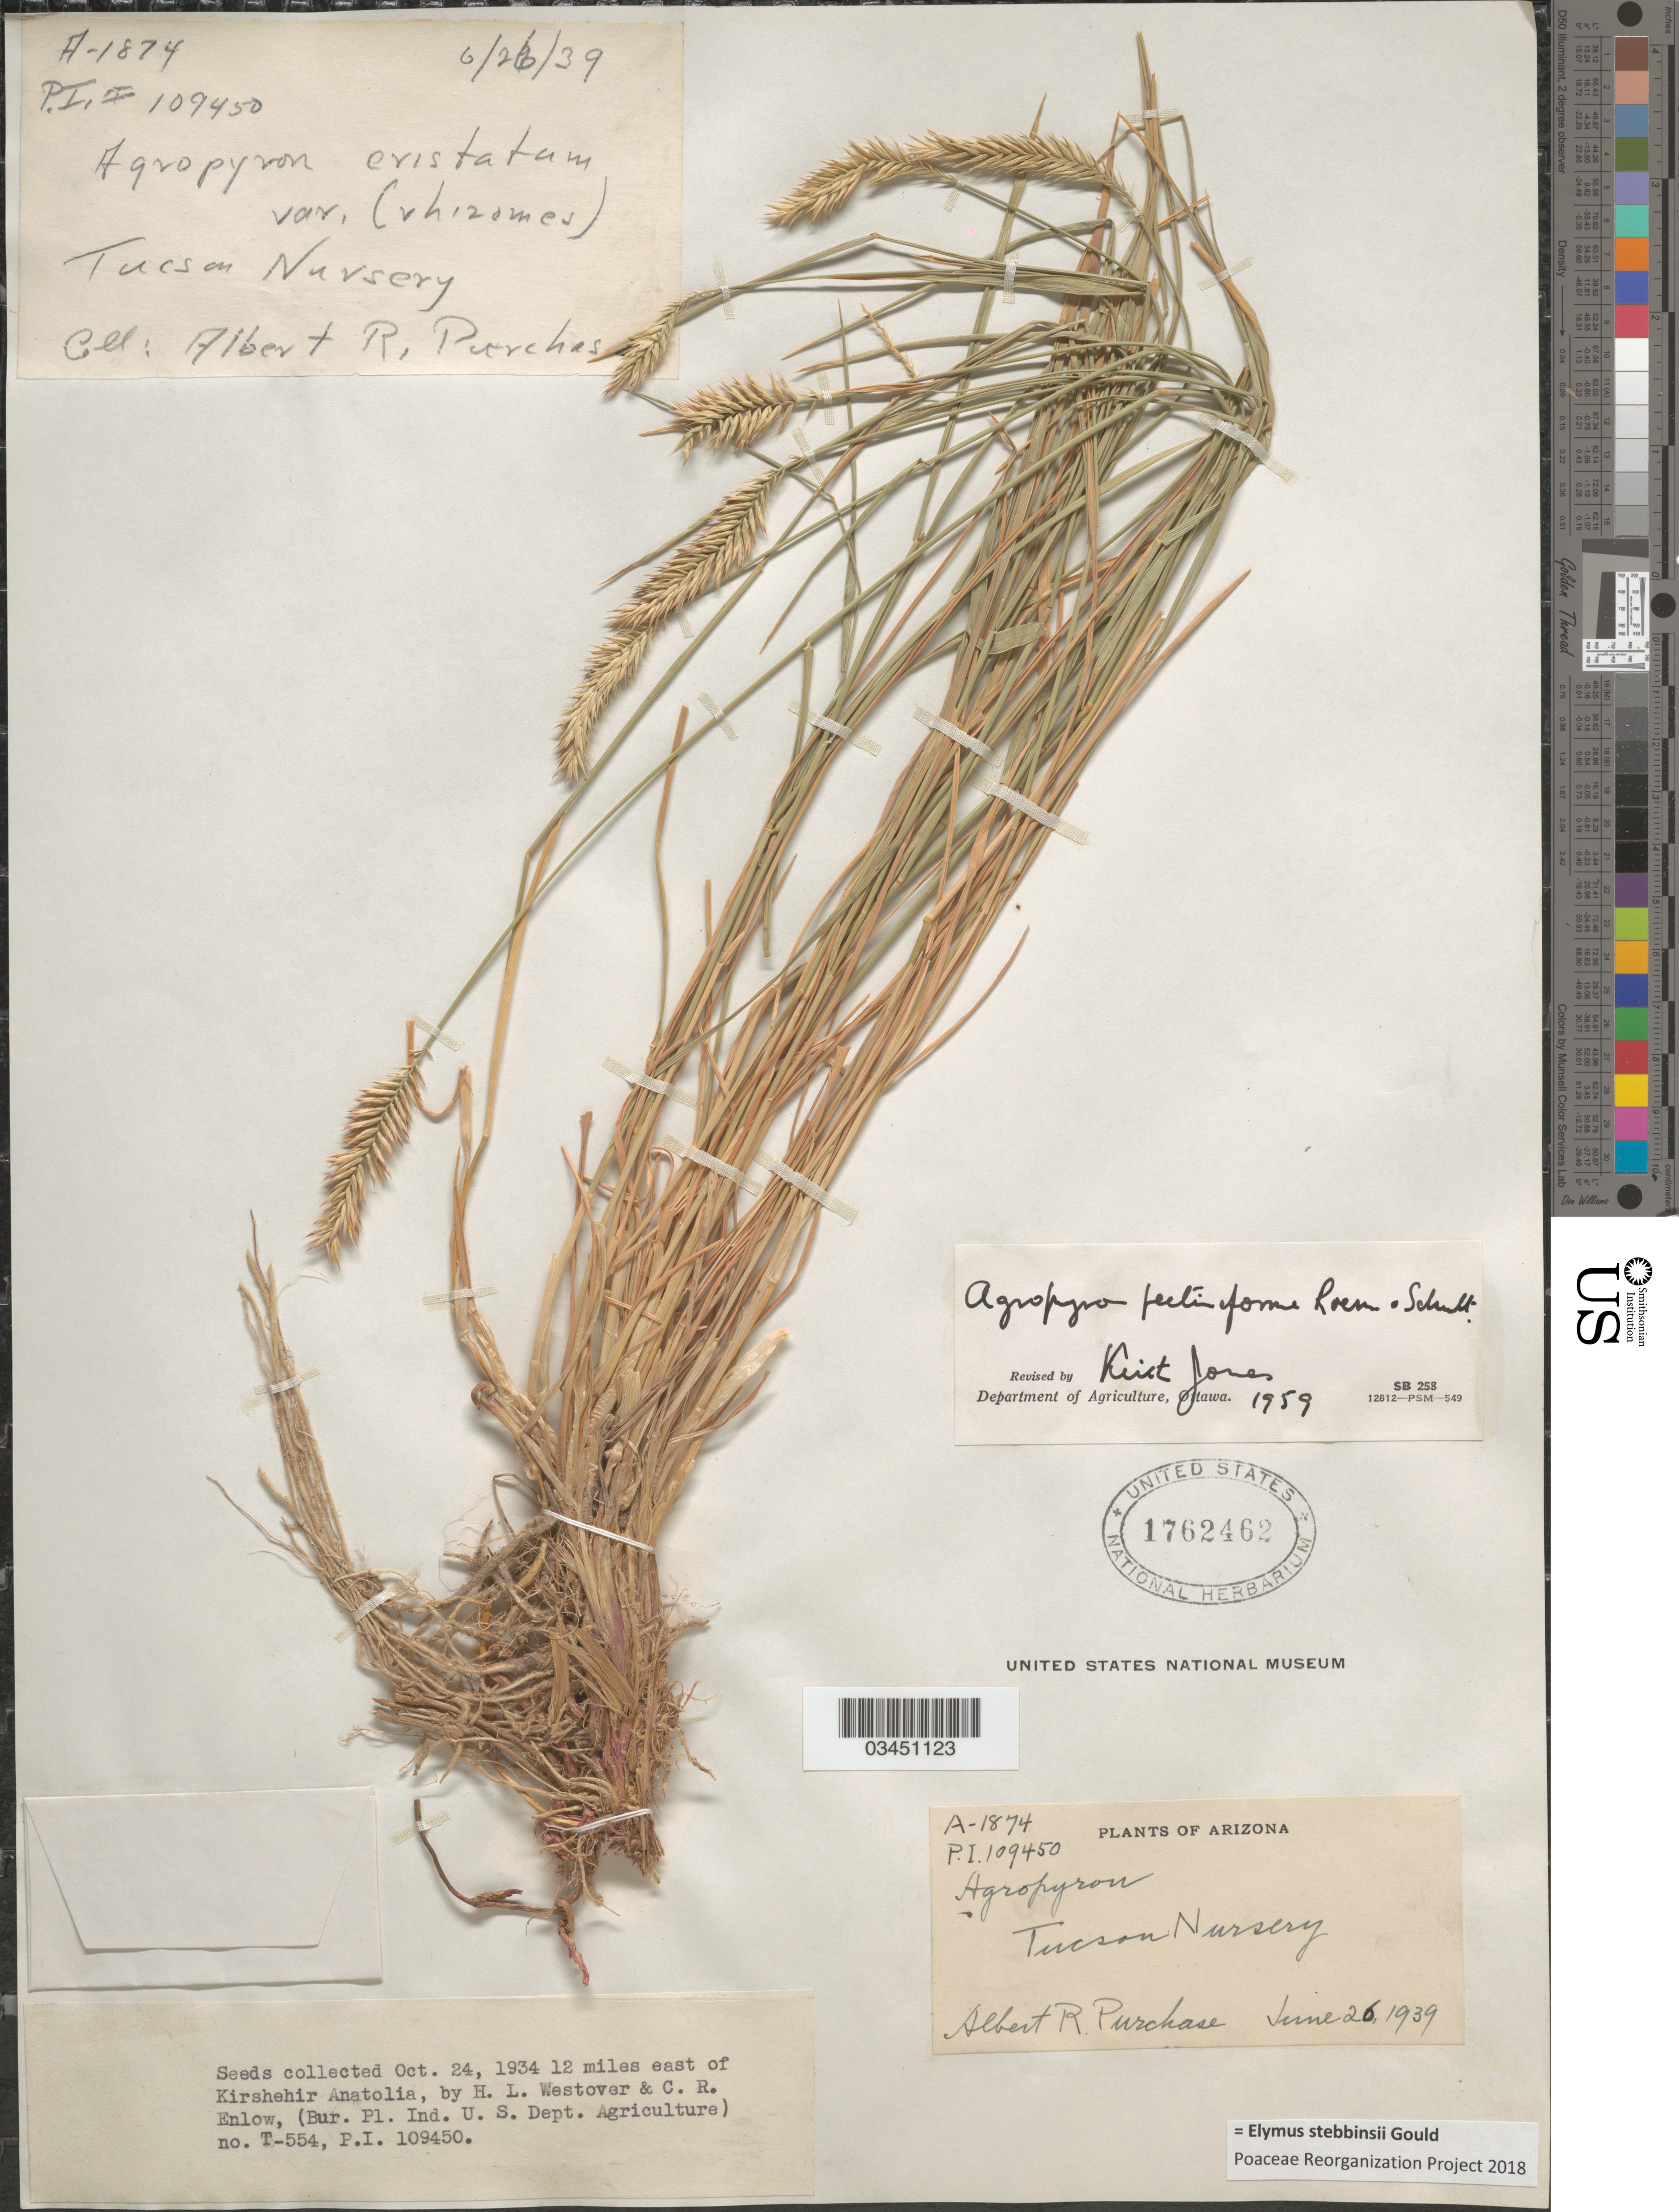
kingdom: Plantae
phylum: Tracheophyta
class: Liliopsida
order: Poales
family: Poaceae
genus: Elymus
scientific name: Elymus stebbinsii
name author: Gould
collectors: A. Purchase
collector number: A-1874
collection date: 1939-06-26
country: United States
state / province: Arizona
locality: Tucson Nursery.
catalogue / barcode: US 1762462